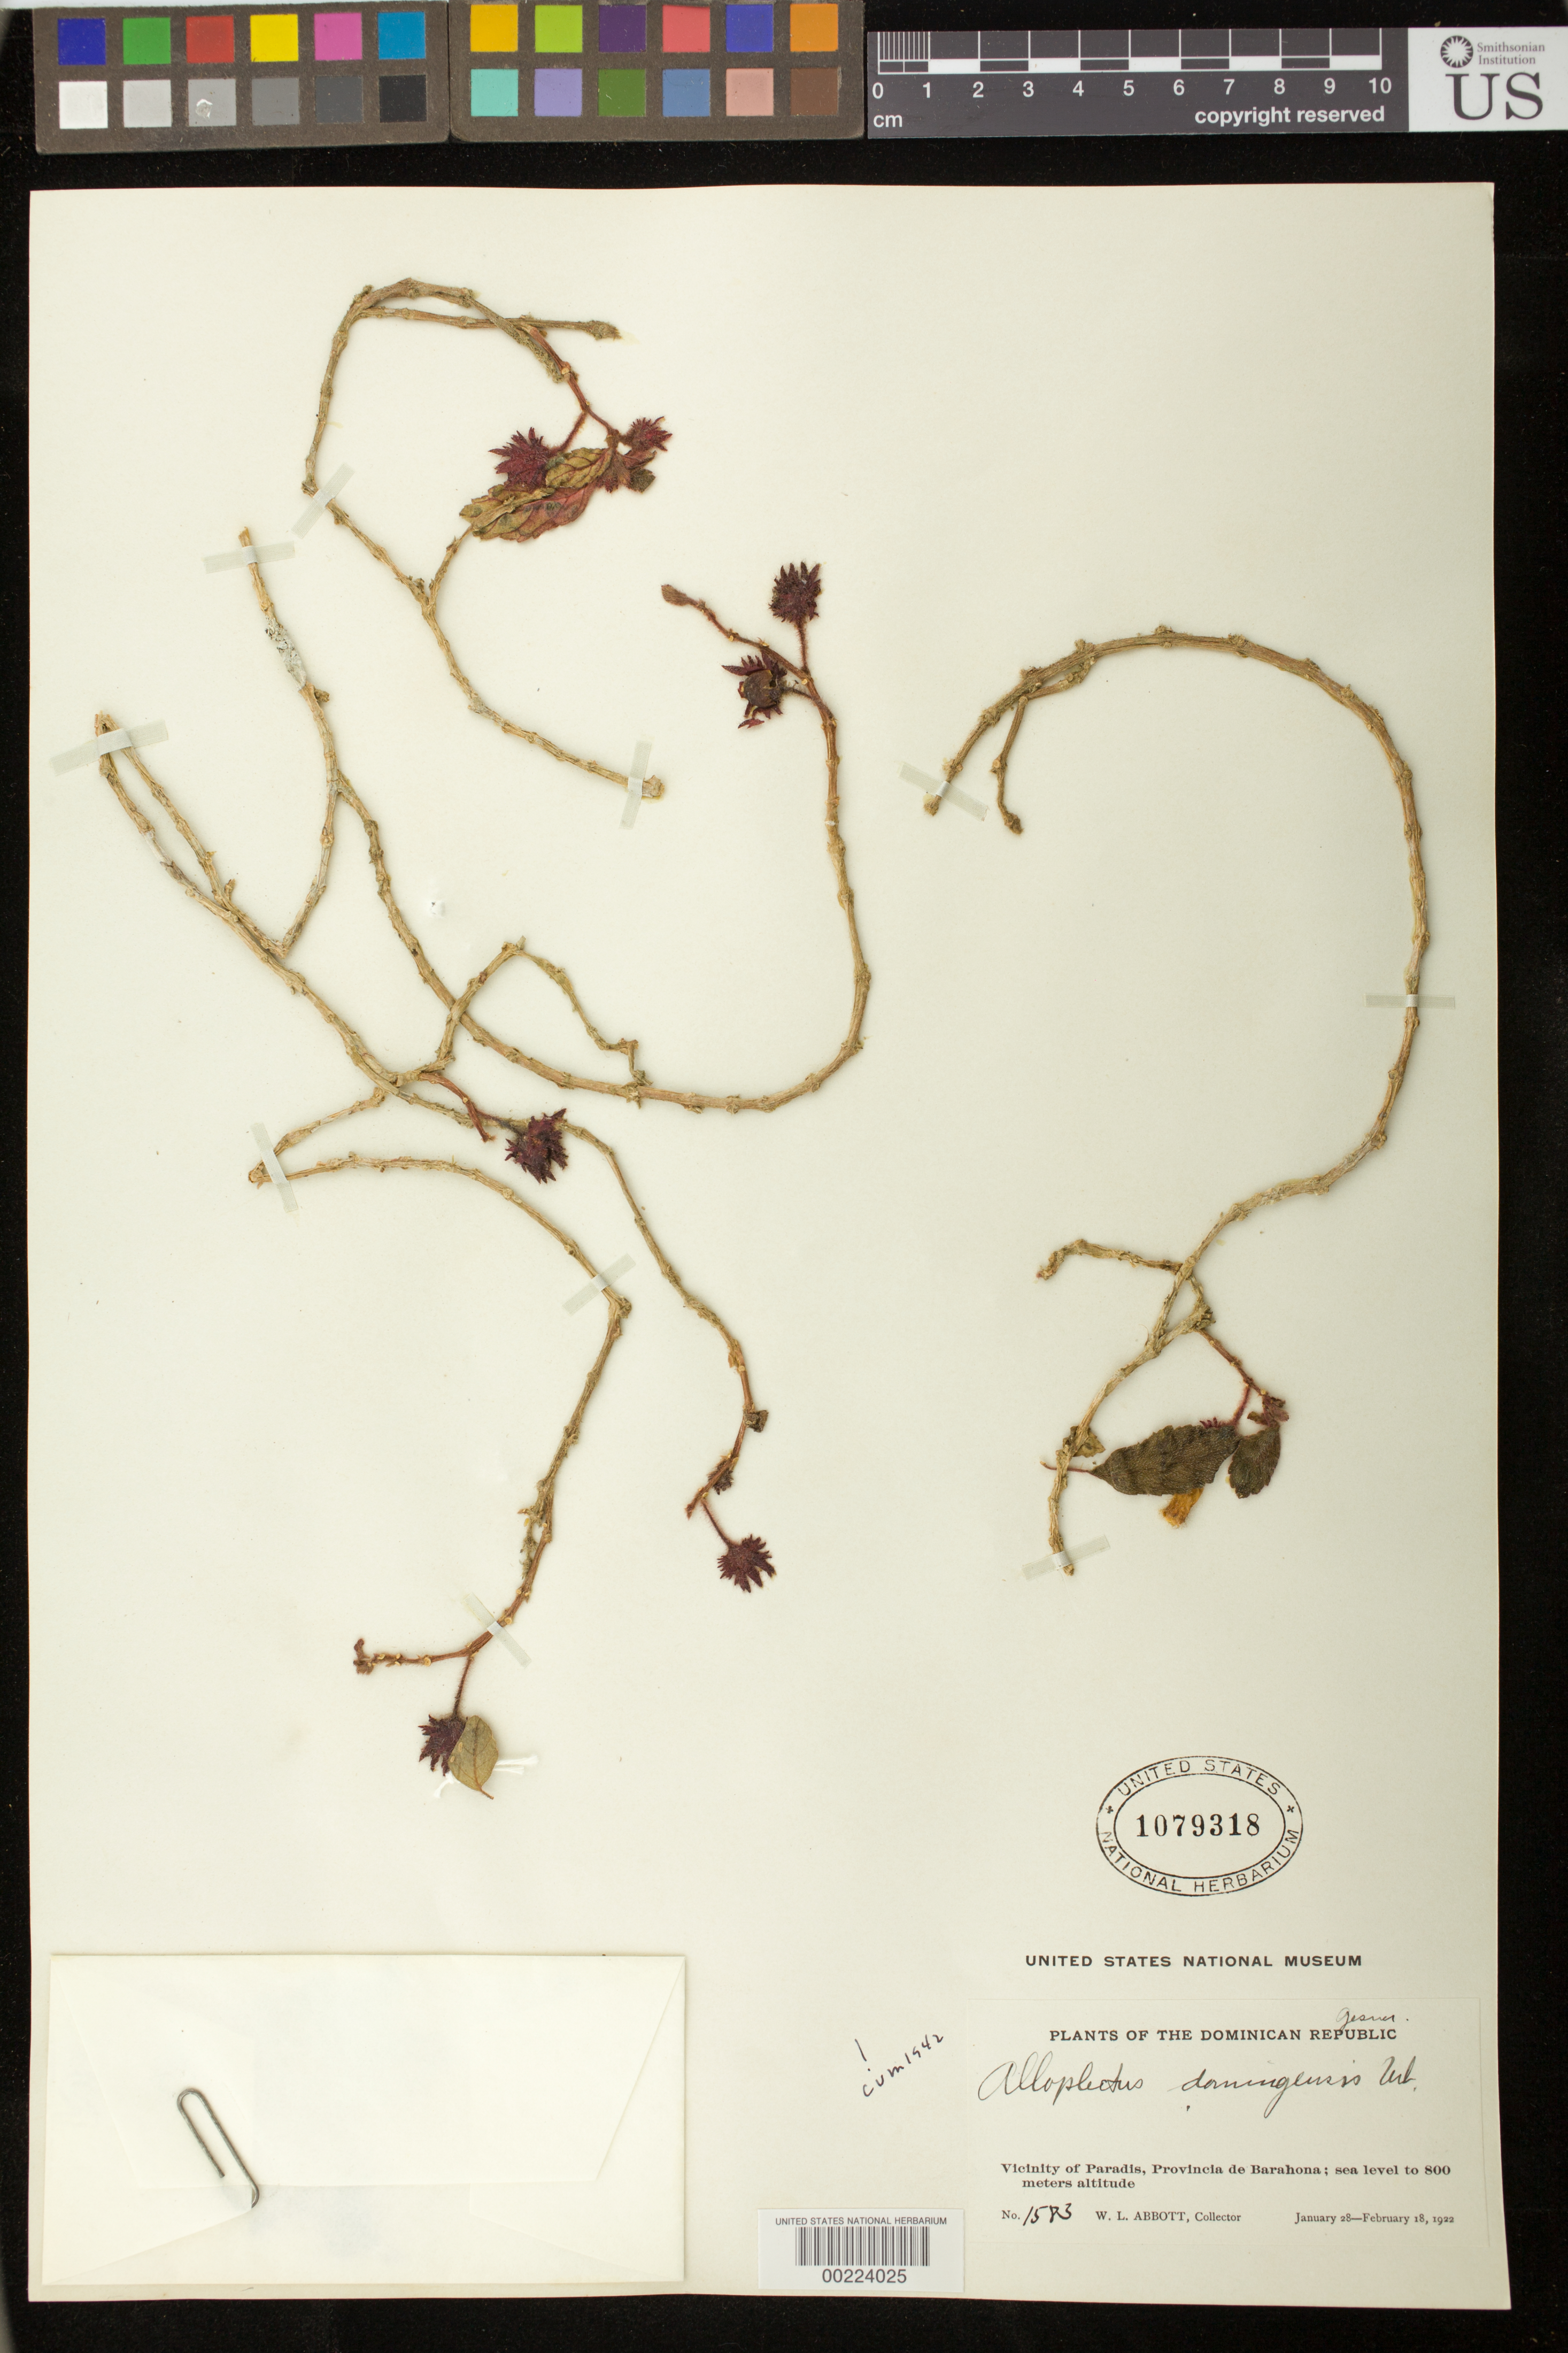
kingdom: Plantae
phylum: Tracheophyta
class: Magnoliopsida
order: Lamiales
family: Gesneriaceae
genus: Columnea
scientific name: Columnea domingensis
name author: (Urb.) B.D. Morley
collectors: W. L. Abbott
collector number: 1583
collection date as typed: Jan-Feb 1922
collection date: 1922-01/1922-02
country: Dominican Republic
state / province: Barahona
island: Hispaniola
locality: Vicinity of Paradis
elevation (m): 0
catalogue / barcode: US 1079318